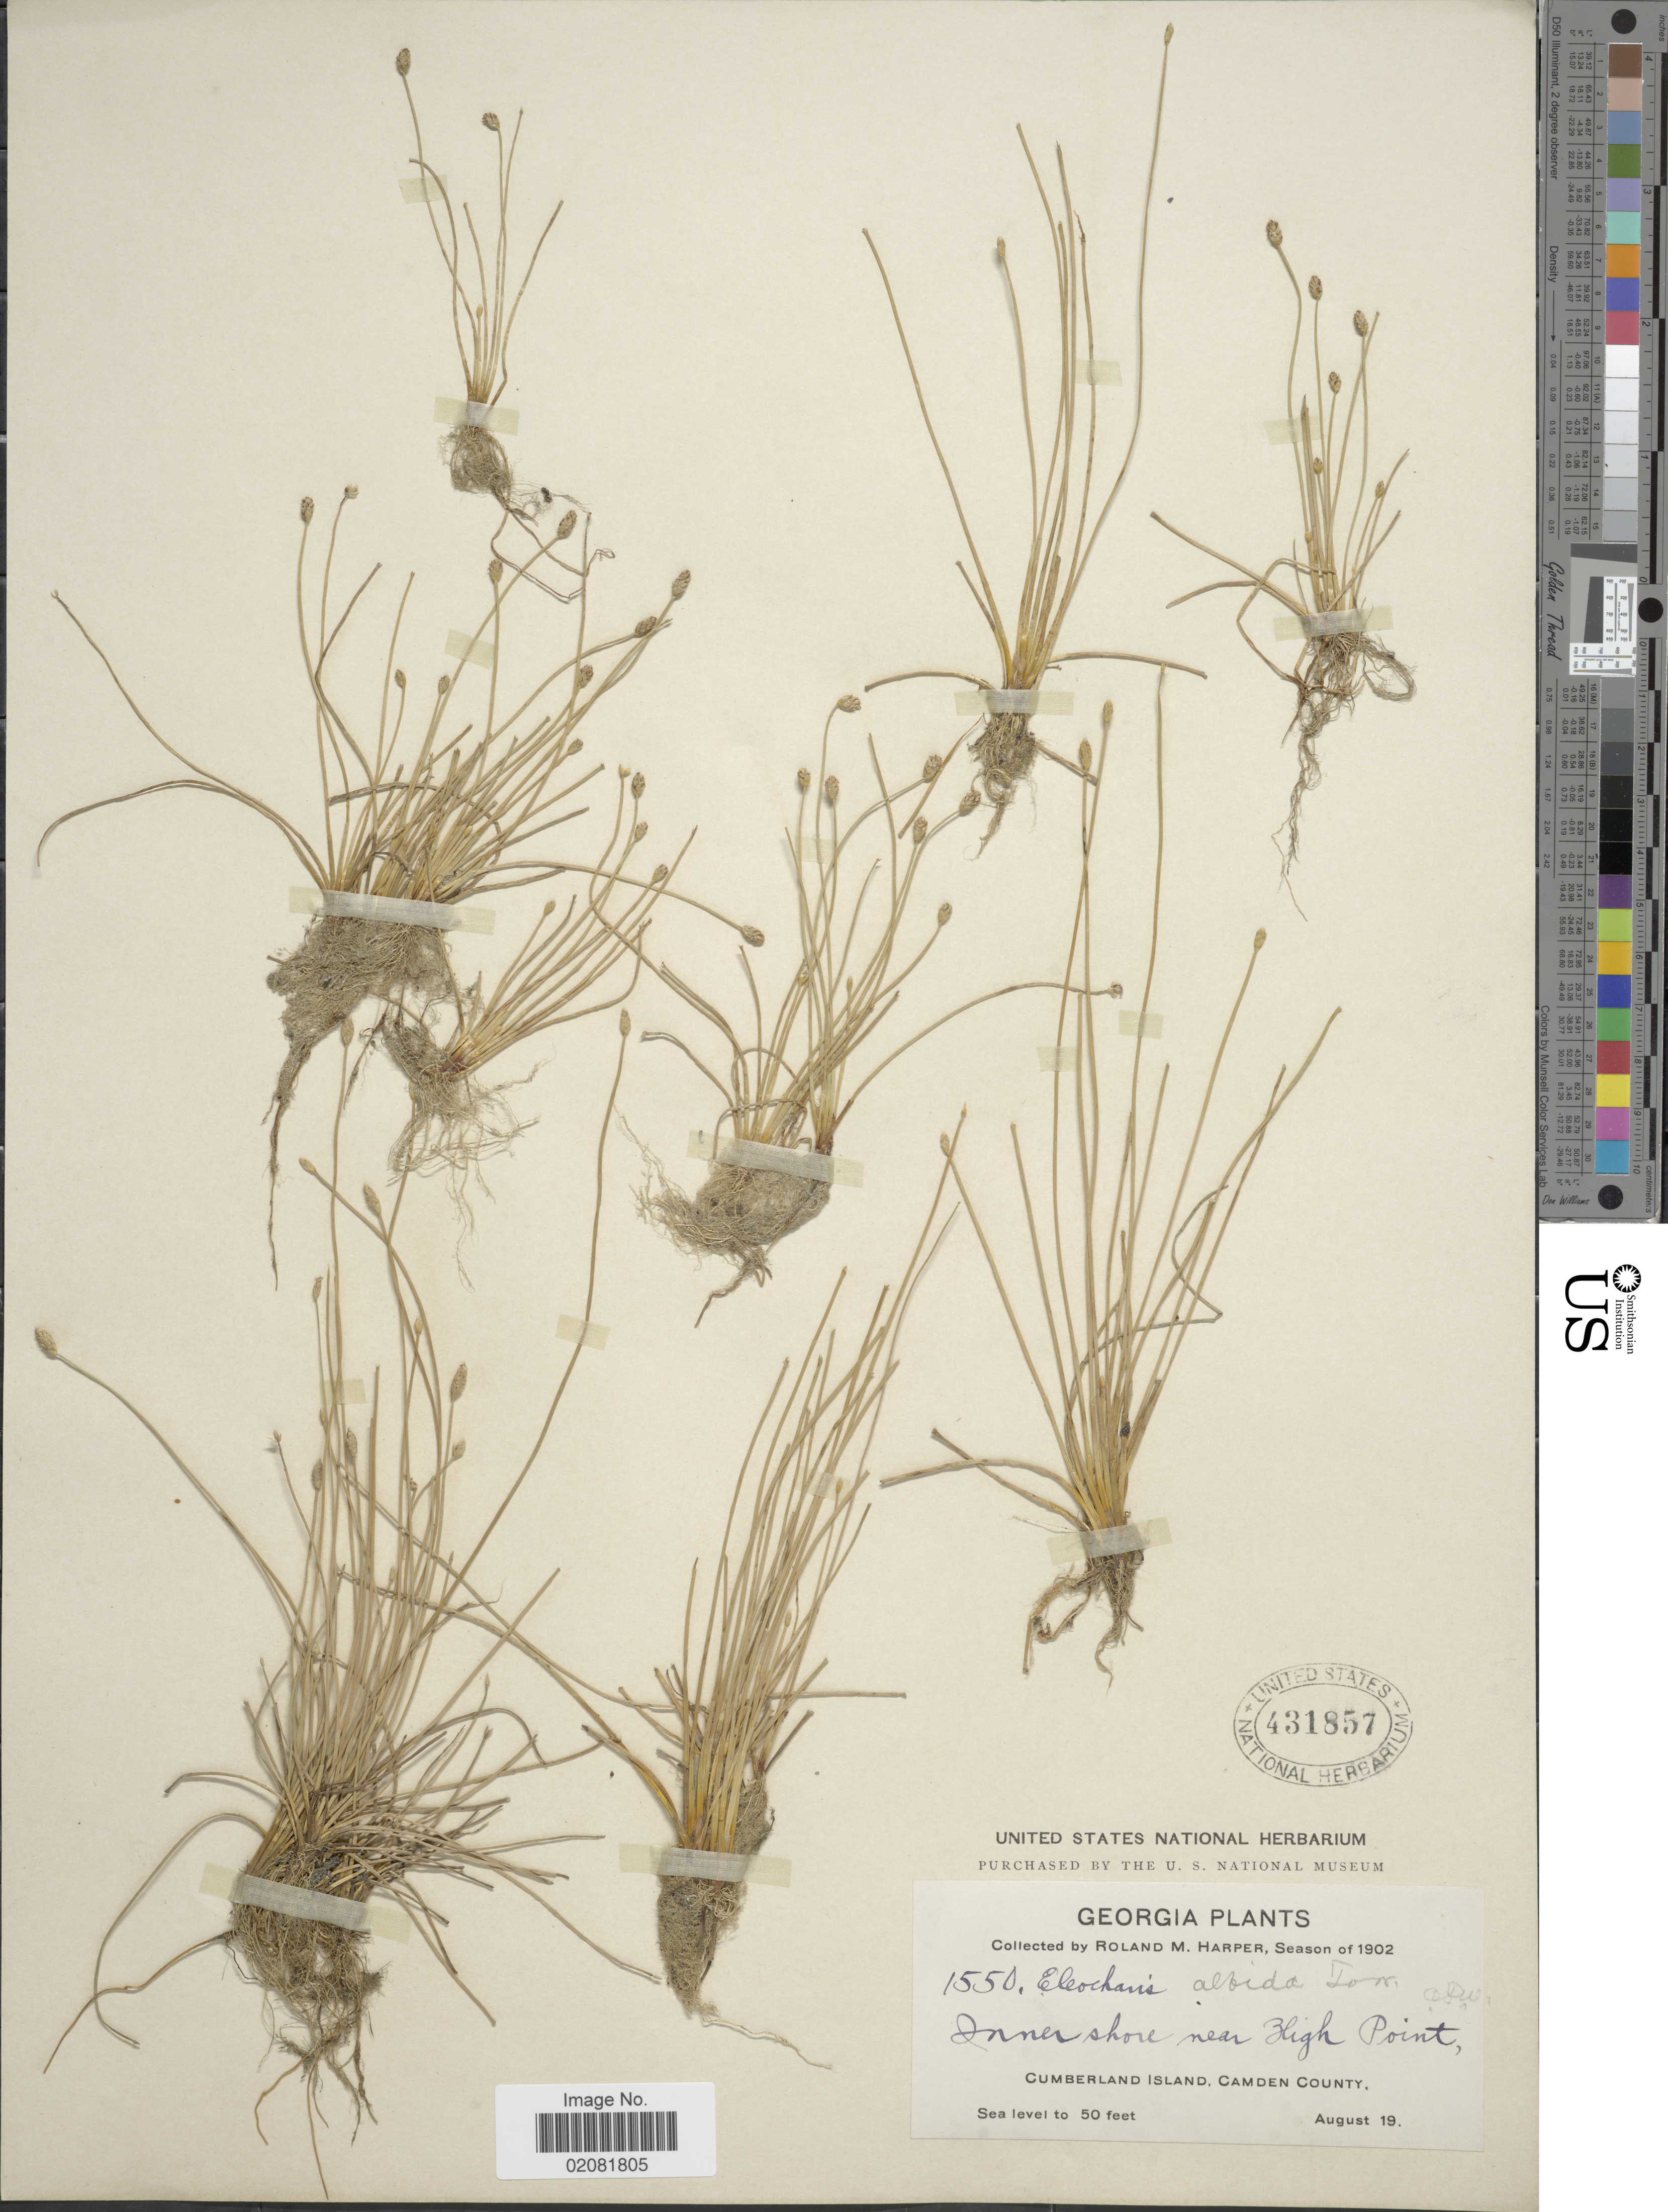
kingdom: Plantae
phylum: Tracheophyta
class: Liliopsida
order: Poales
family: Cyperaceae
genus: Eleocharis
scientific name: Eleocharis albida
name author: Torr.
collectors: R. M. Harper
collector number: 1550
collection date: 1902-08-19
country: United States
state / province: Georgia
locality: Cumberland Island, Camden County. Inner shore near High Point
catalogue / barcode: US 431857